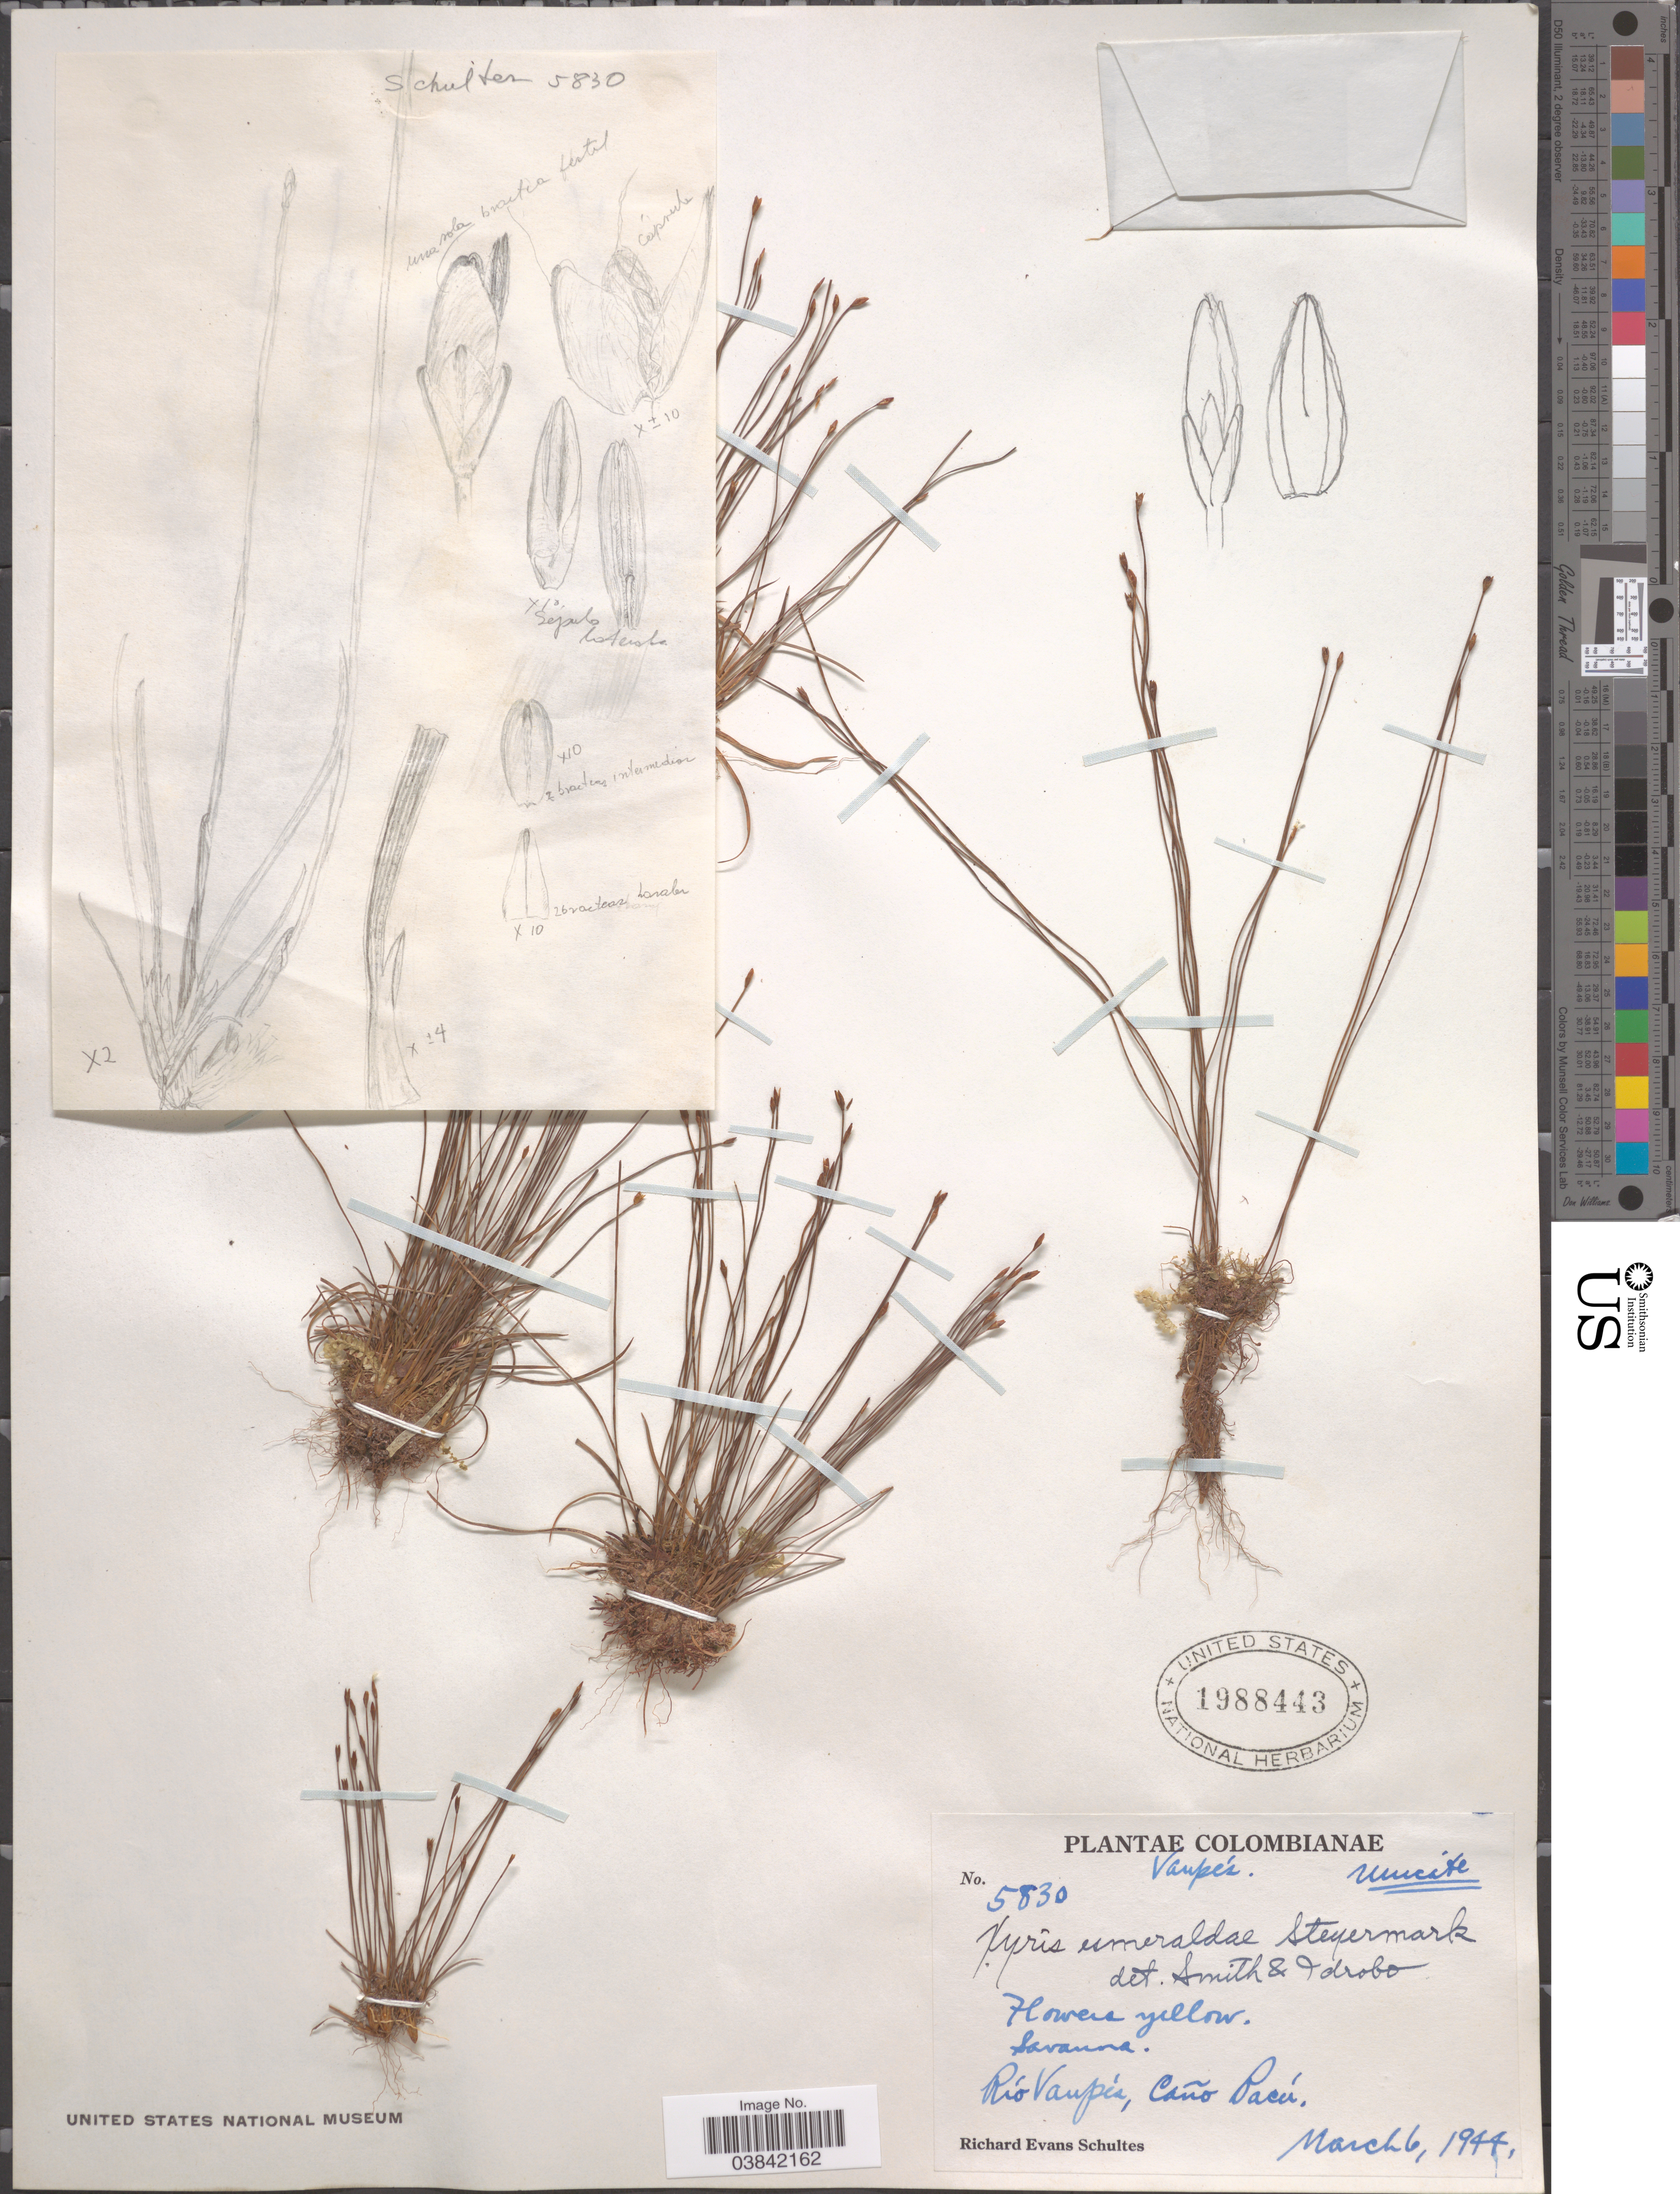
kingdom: Plantae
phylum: Tracheophyta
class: Liliopsida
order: Poales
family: Xyridaceae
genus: Xyris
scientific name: Xyris esmeraldae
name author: Steyerm.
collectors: R. E. Schultes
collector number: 5830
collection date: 1944-03-06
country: Colombia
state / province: Vaupés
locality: Río Vaupés, Caño Pacú.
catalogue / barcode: US 1988443